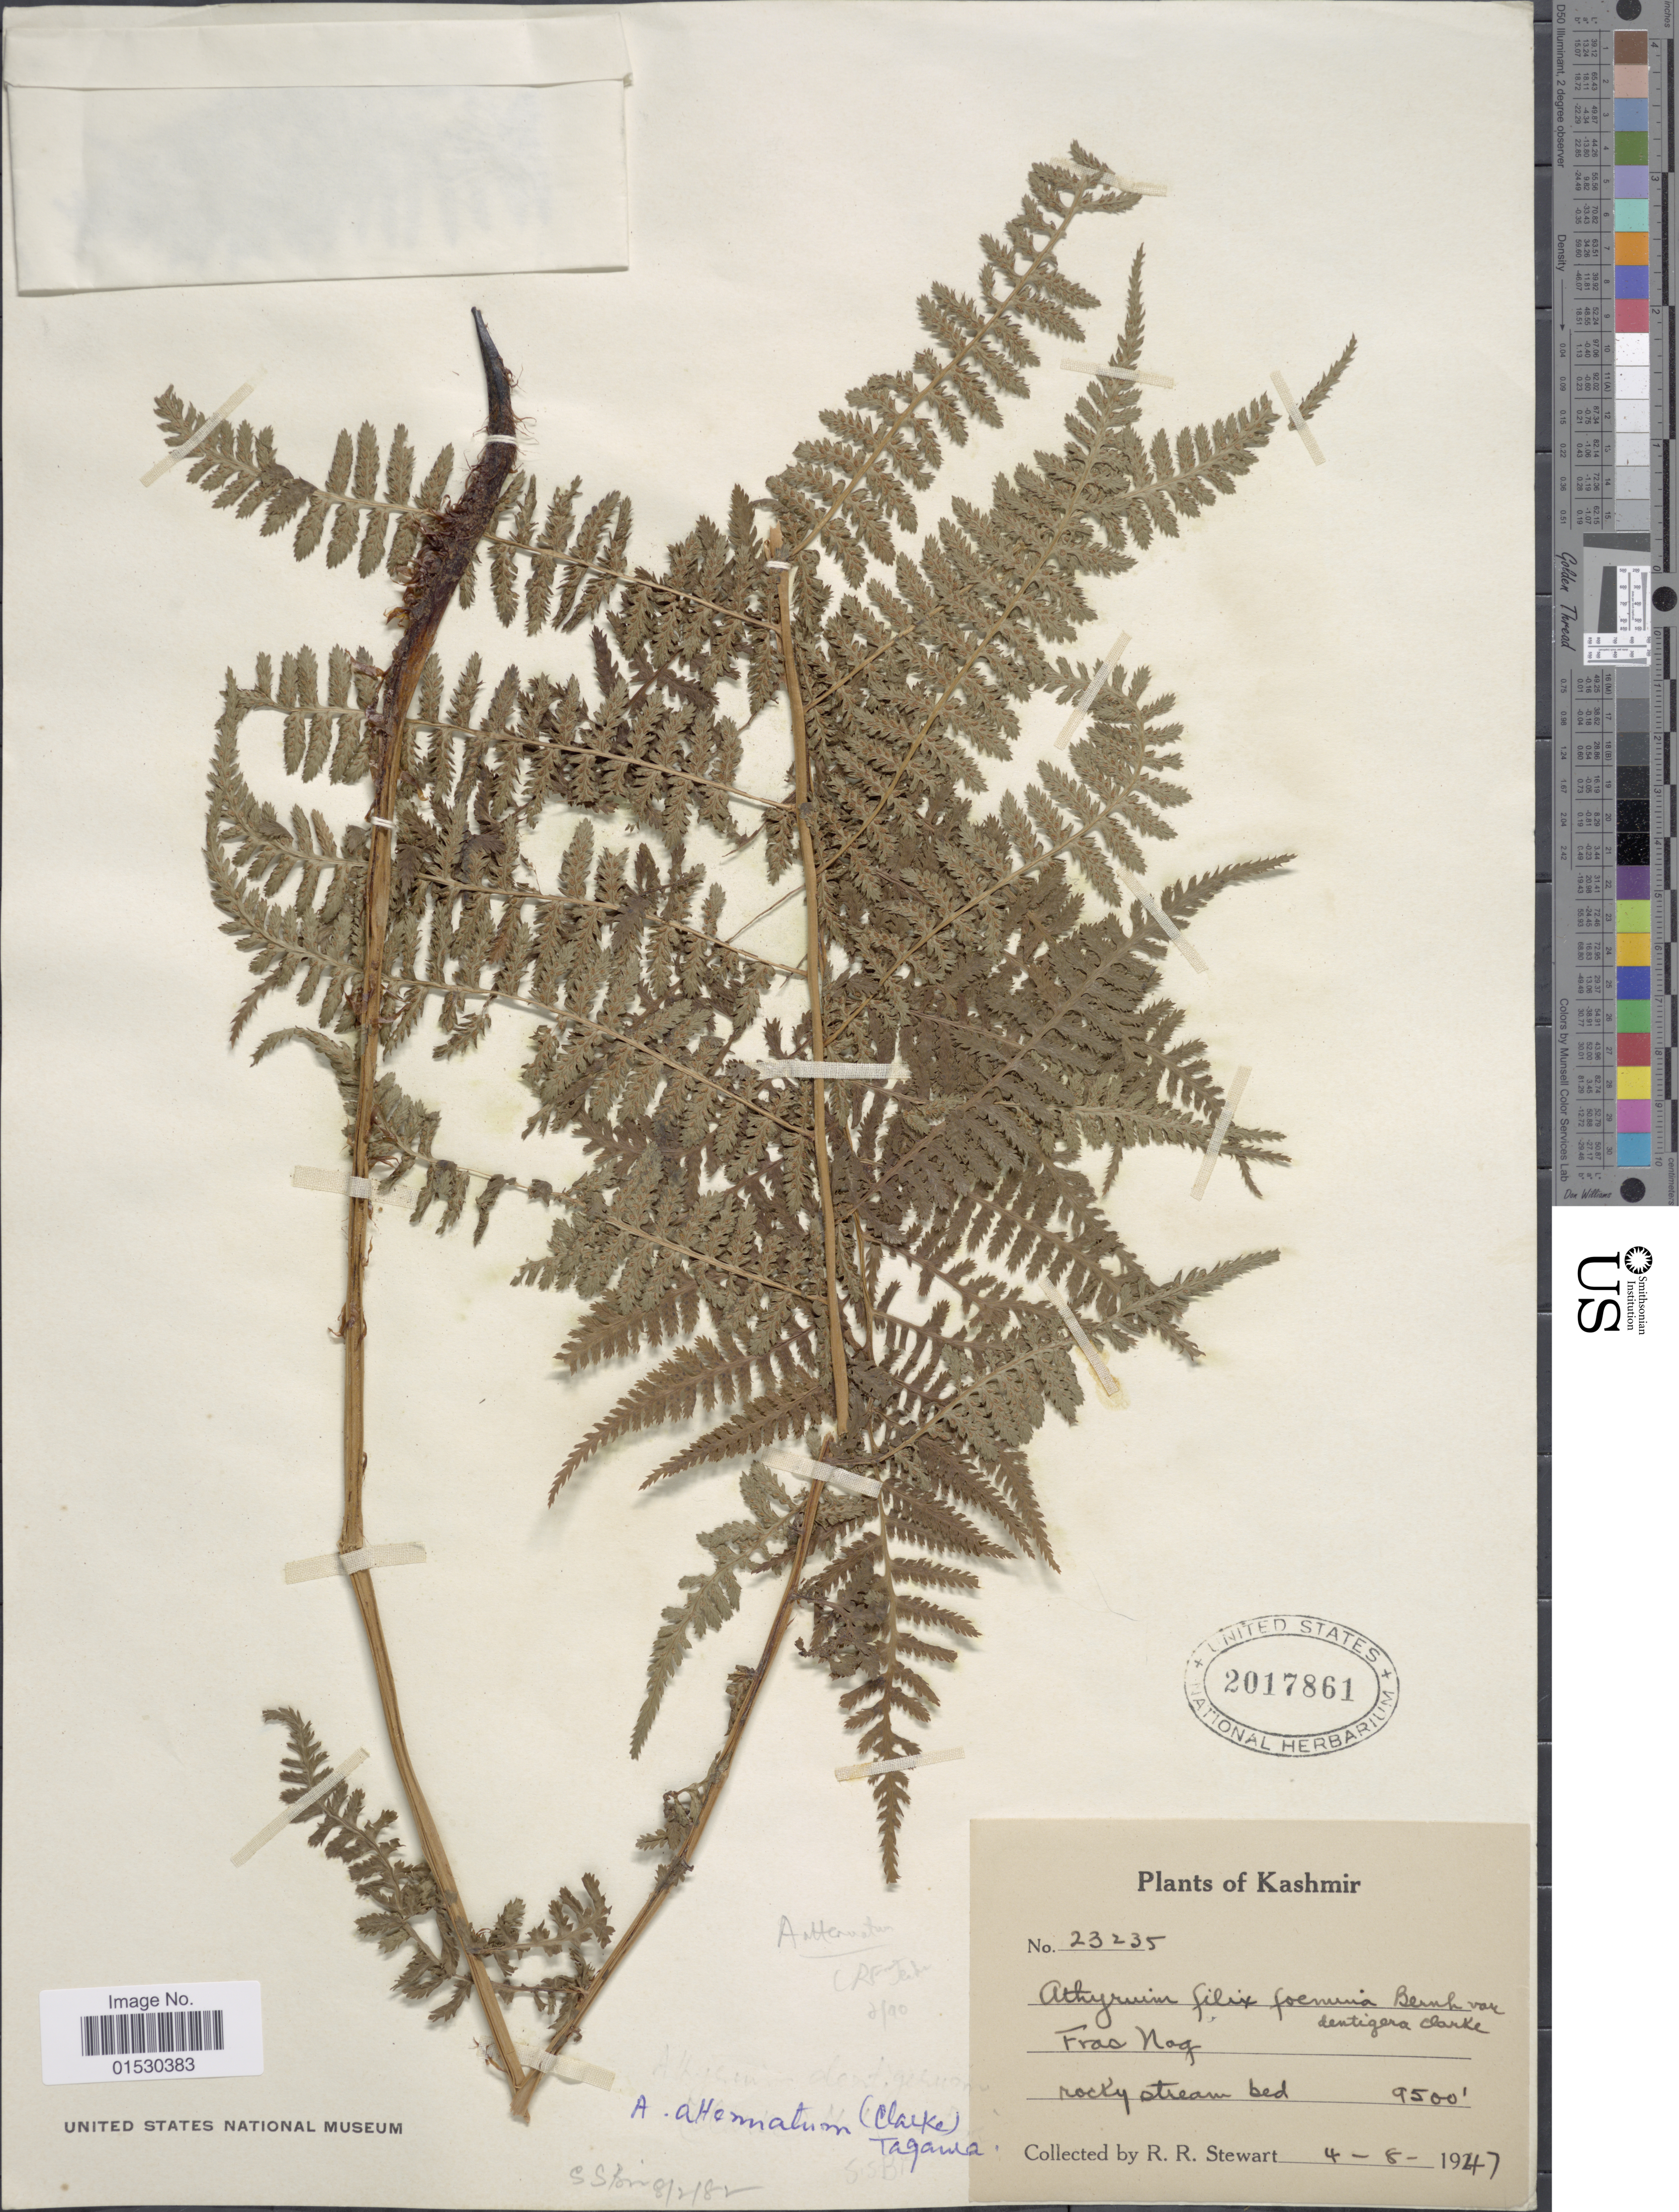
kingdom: Plantae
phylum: Tracheophyta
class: Polypodiopsida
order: Polypodiales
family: Athyriaceae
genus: Athyrium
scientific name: Athyrium attenuatum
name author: (C.B. Clarke) Tagawa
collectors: R. R. Stewart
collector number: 23235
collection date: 1947-08-04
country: India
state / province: Jammu and Kashmir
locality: Kashmir, Fras Nag, rocky stream bed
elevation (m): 2896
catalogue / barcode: US 2017861